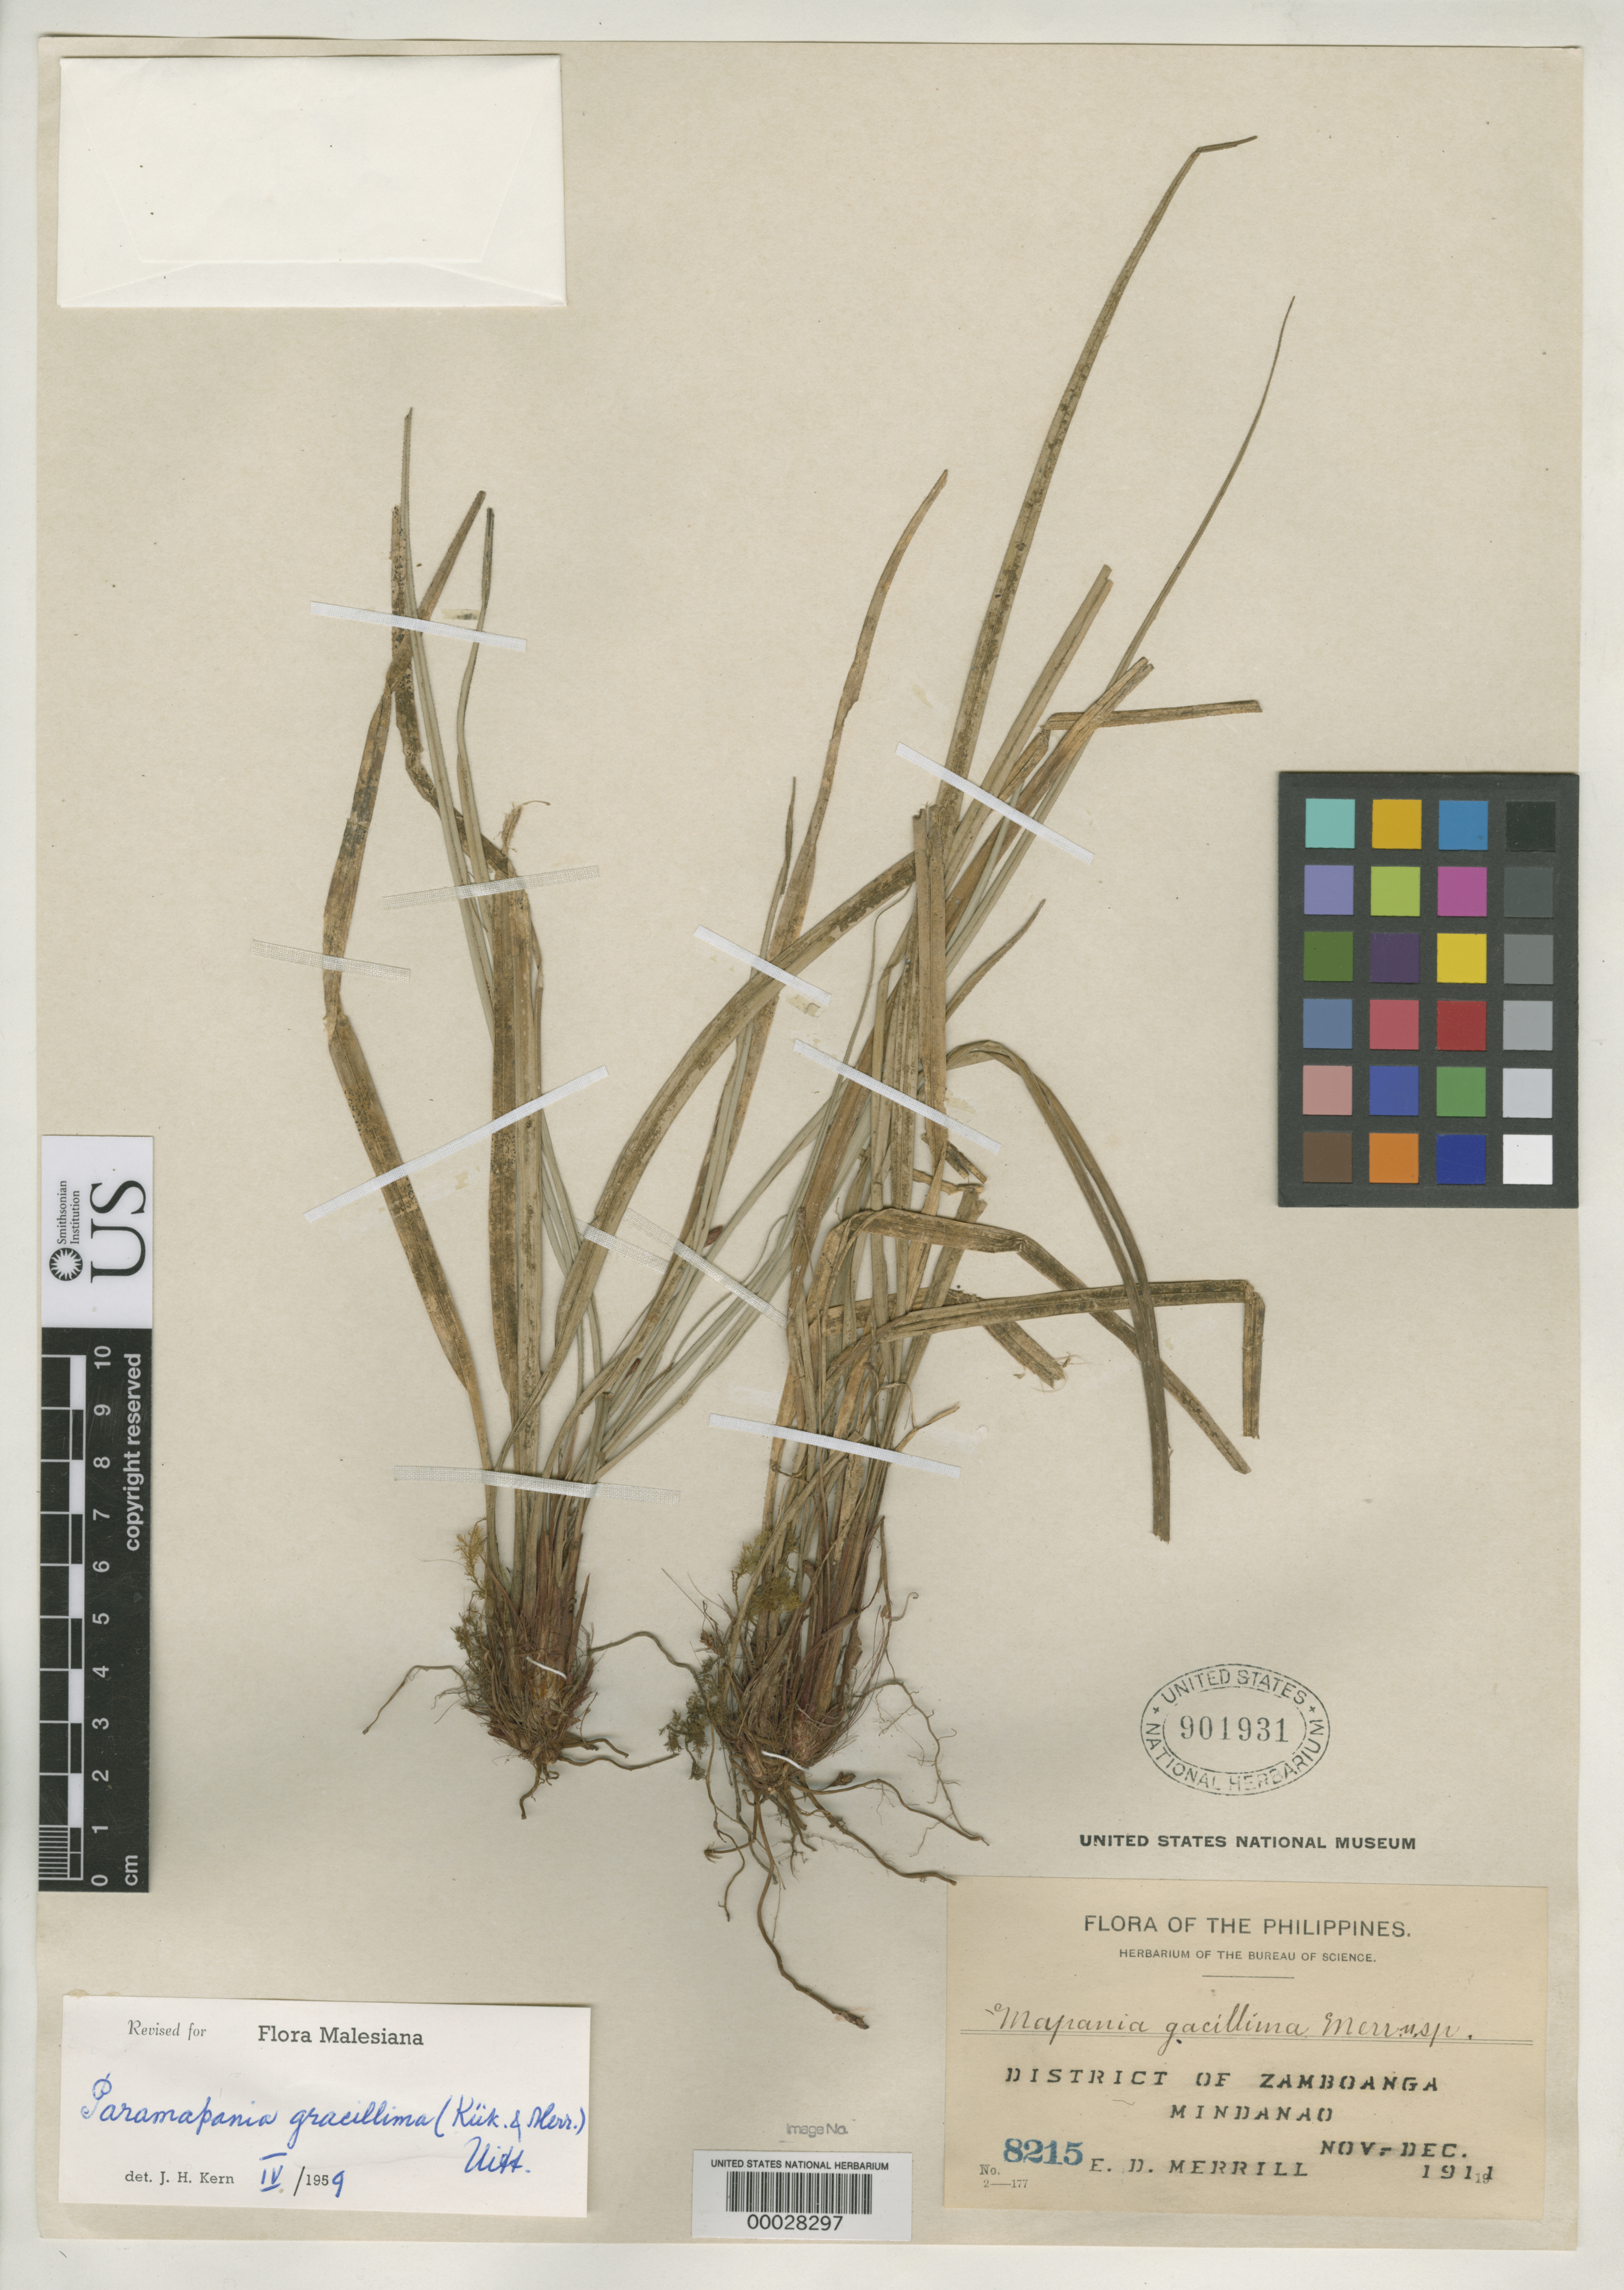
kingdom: Plantae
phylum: Tracheophyta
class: Liliopsida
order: Poales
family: Cyperaceae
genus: Mapania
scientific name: Mapania gracillima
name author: Kük. & Merr.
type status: Isotype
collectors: E. D. Merrill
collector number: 8215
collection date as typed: Nov 1911 to -- Dec 1911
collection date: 1911-11/1911-12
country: Philippines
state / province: Zamboanga Peninsula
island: Mindanao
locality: Tetuan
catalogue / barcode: US 901931